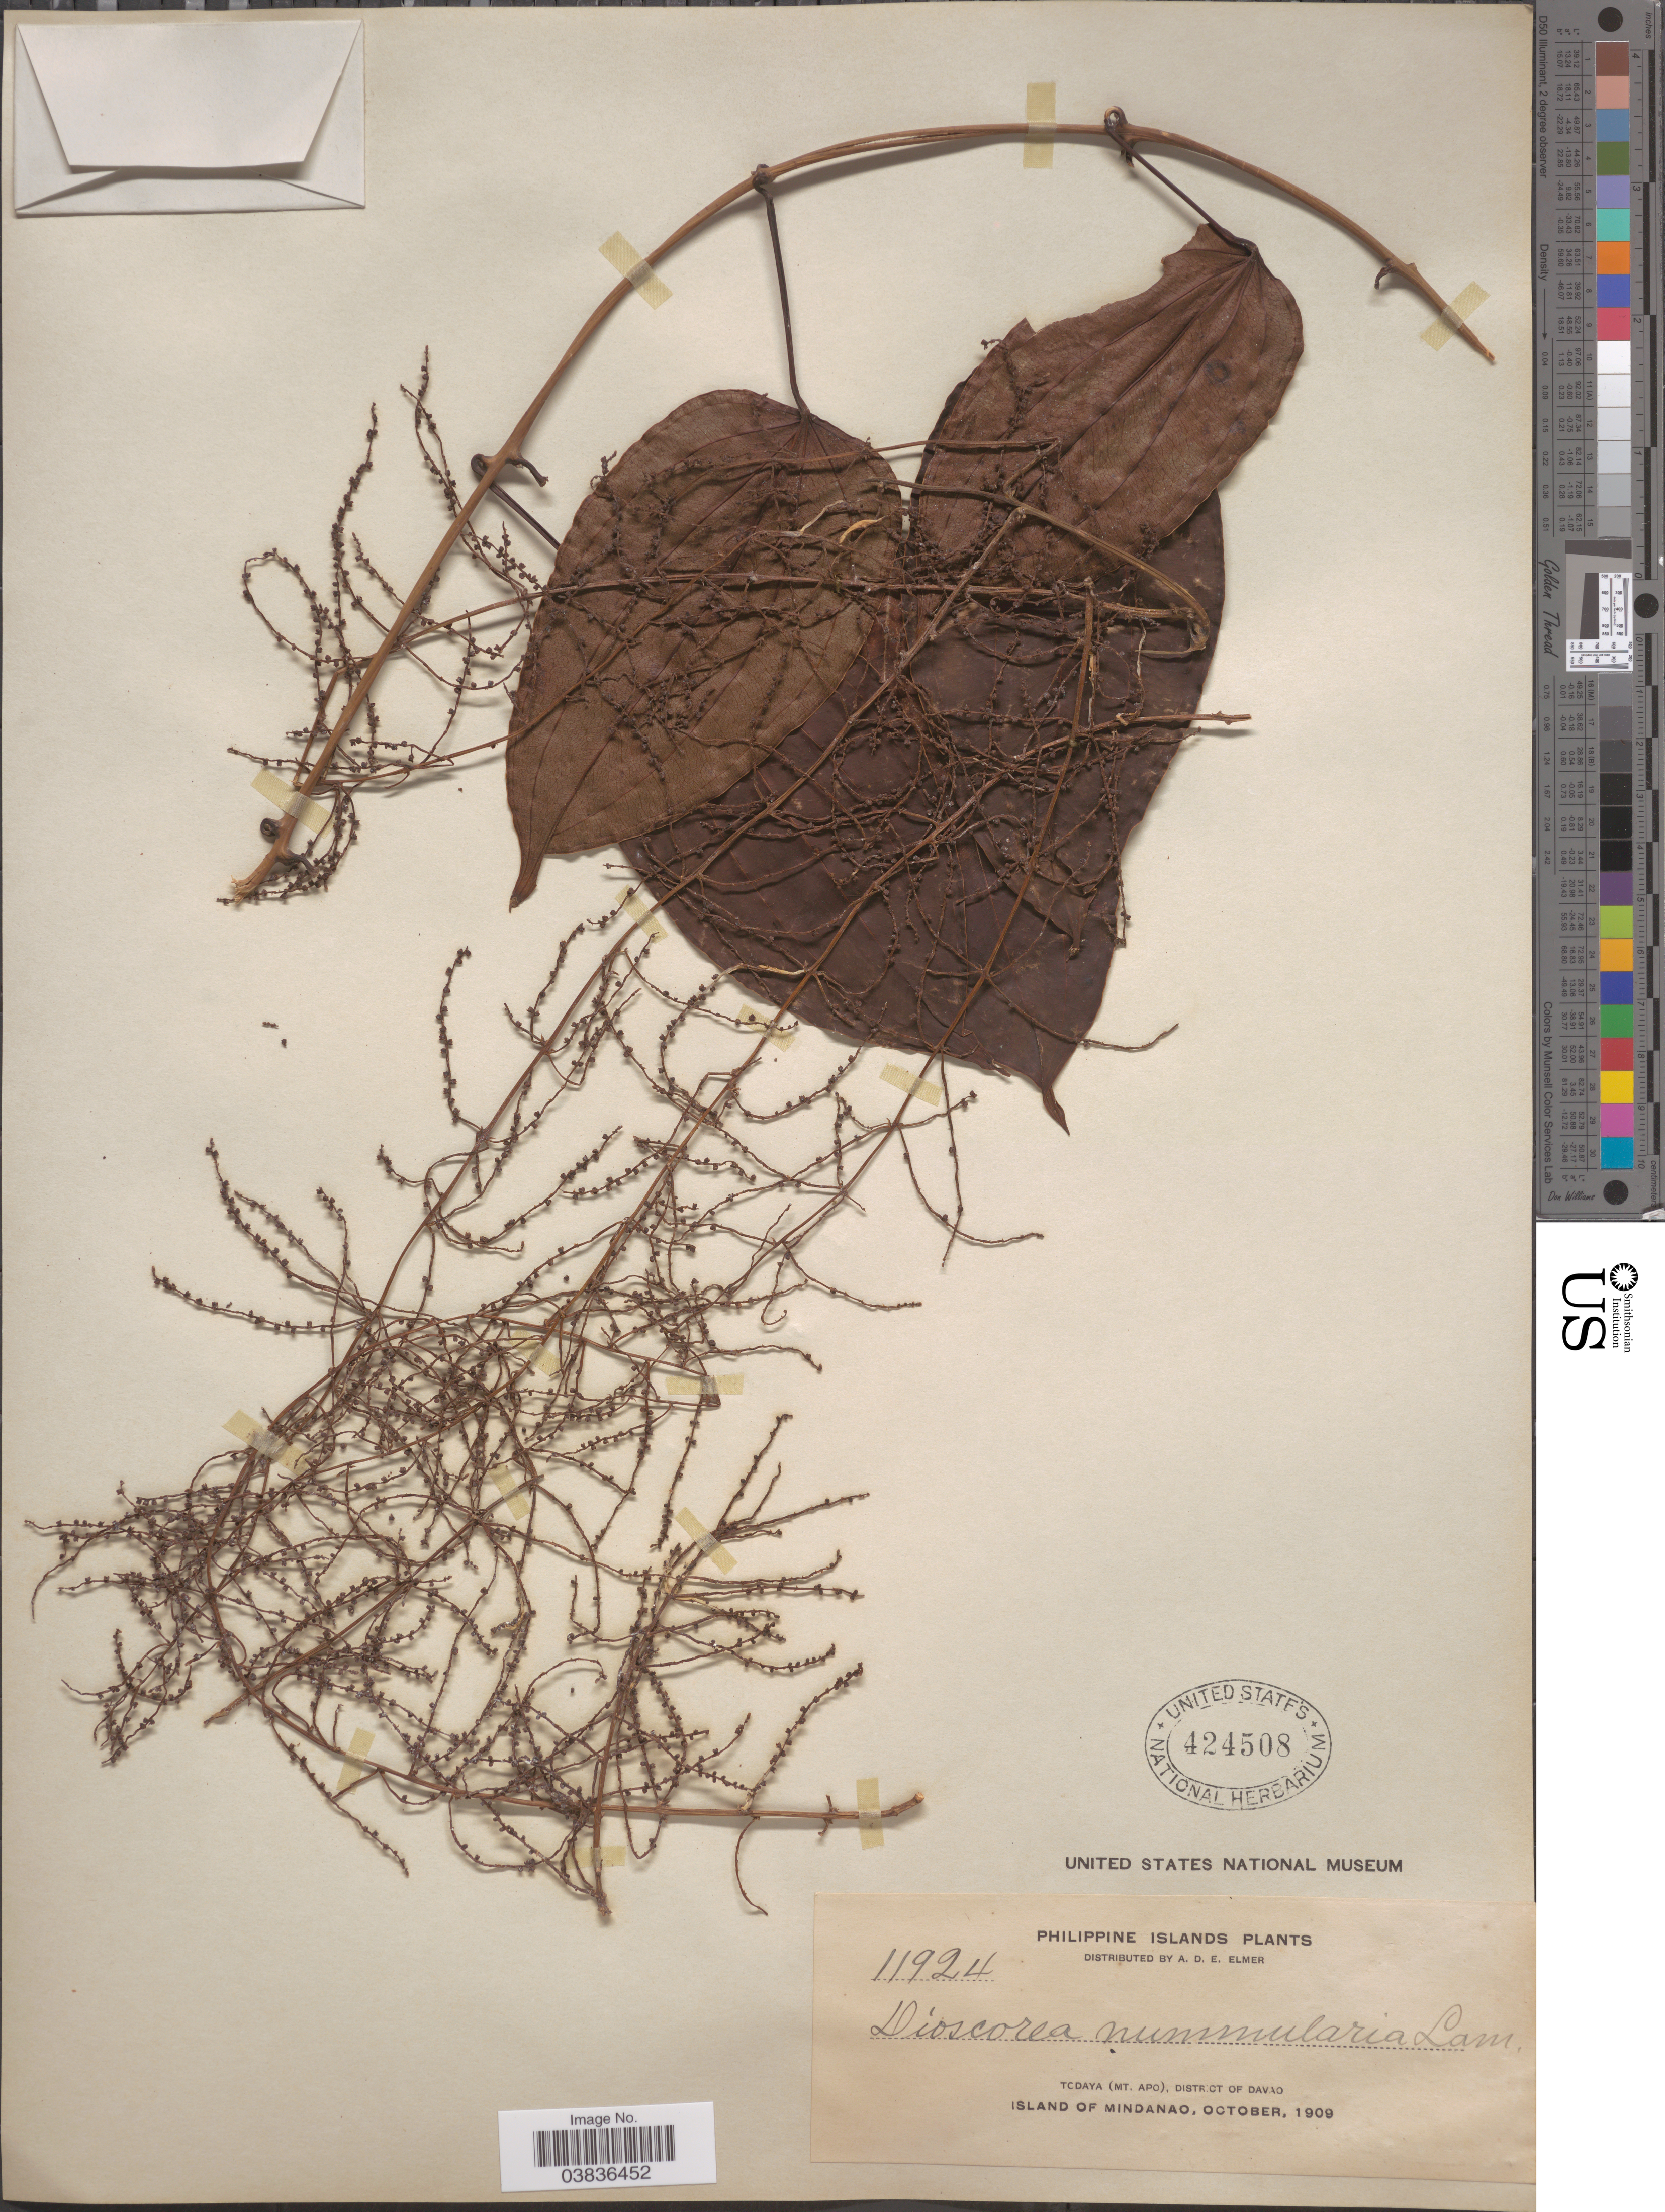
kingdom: Plantae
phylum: Tracheophyta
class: Liliopsida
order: Dioscoreales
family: Dioscoreaceae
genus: Dioscorea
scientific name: Dioscorea nummularia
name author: Lam.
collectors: A. D. E. Elmer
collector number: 11924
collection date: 1909-10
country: Philippines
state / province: Davao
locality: Philippine Islands. Todaya (Mt. Apo), District of Davao. Island of Mindanao.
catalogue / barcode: US 424508